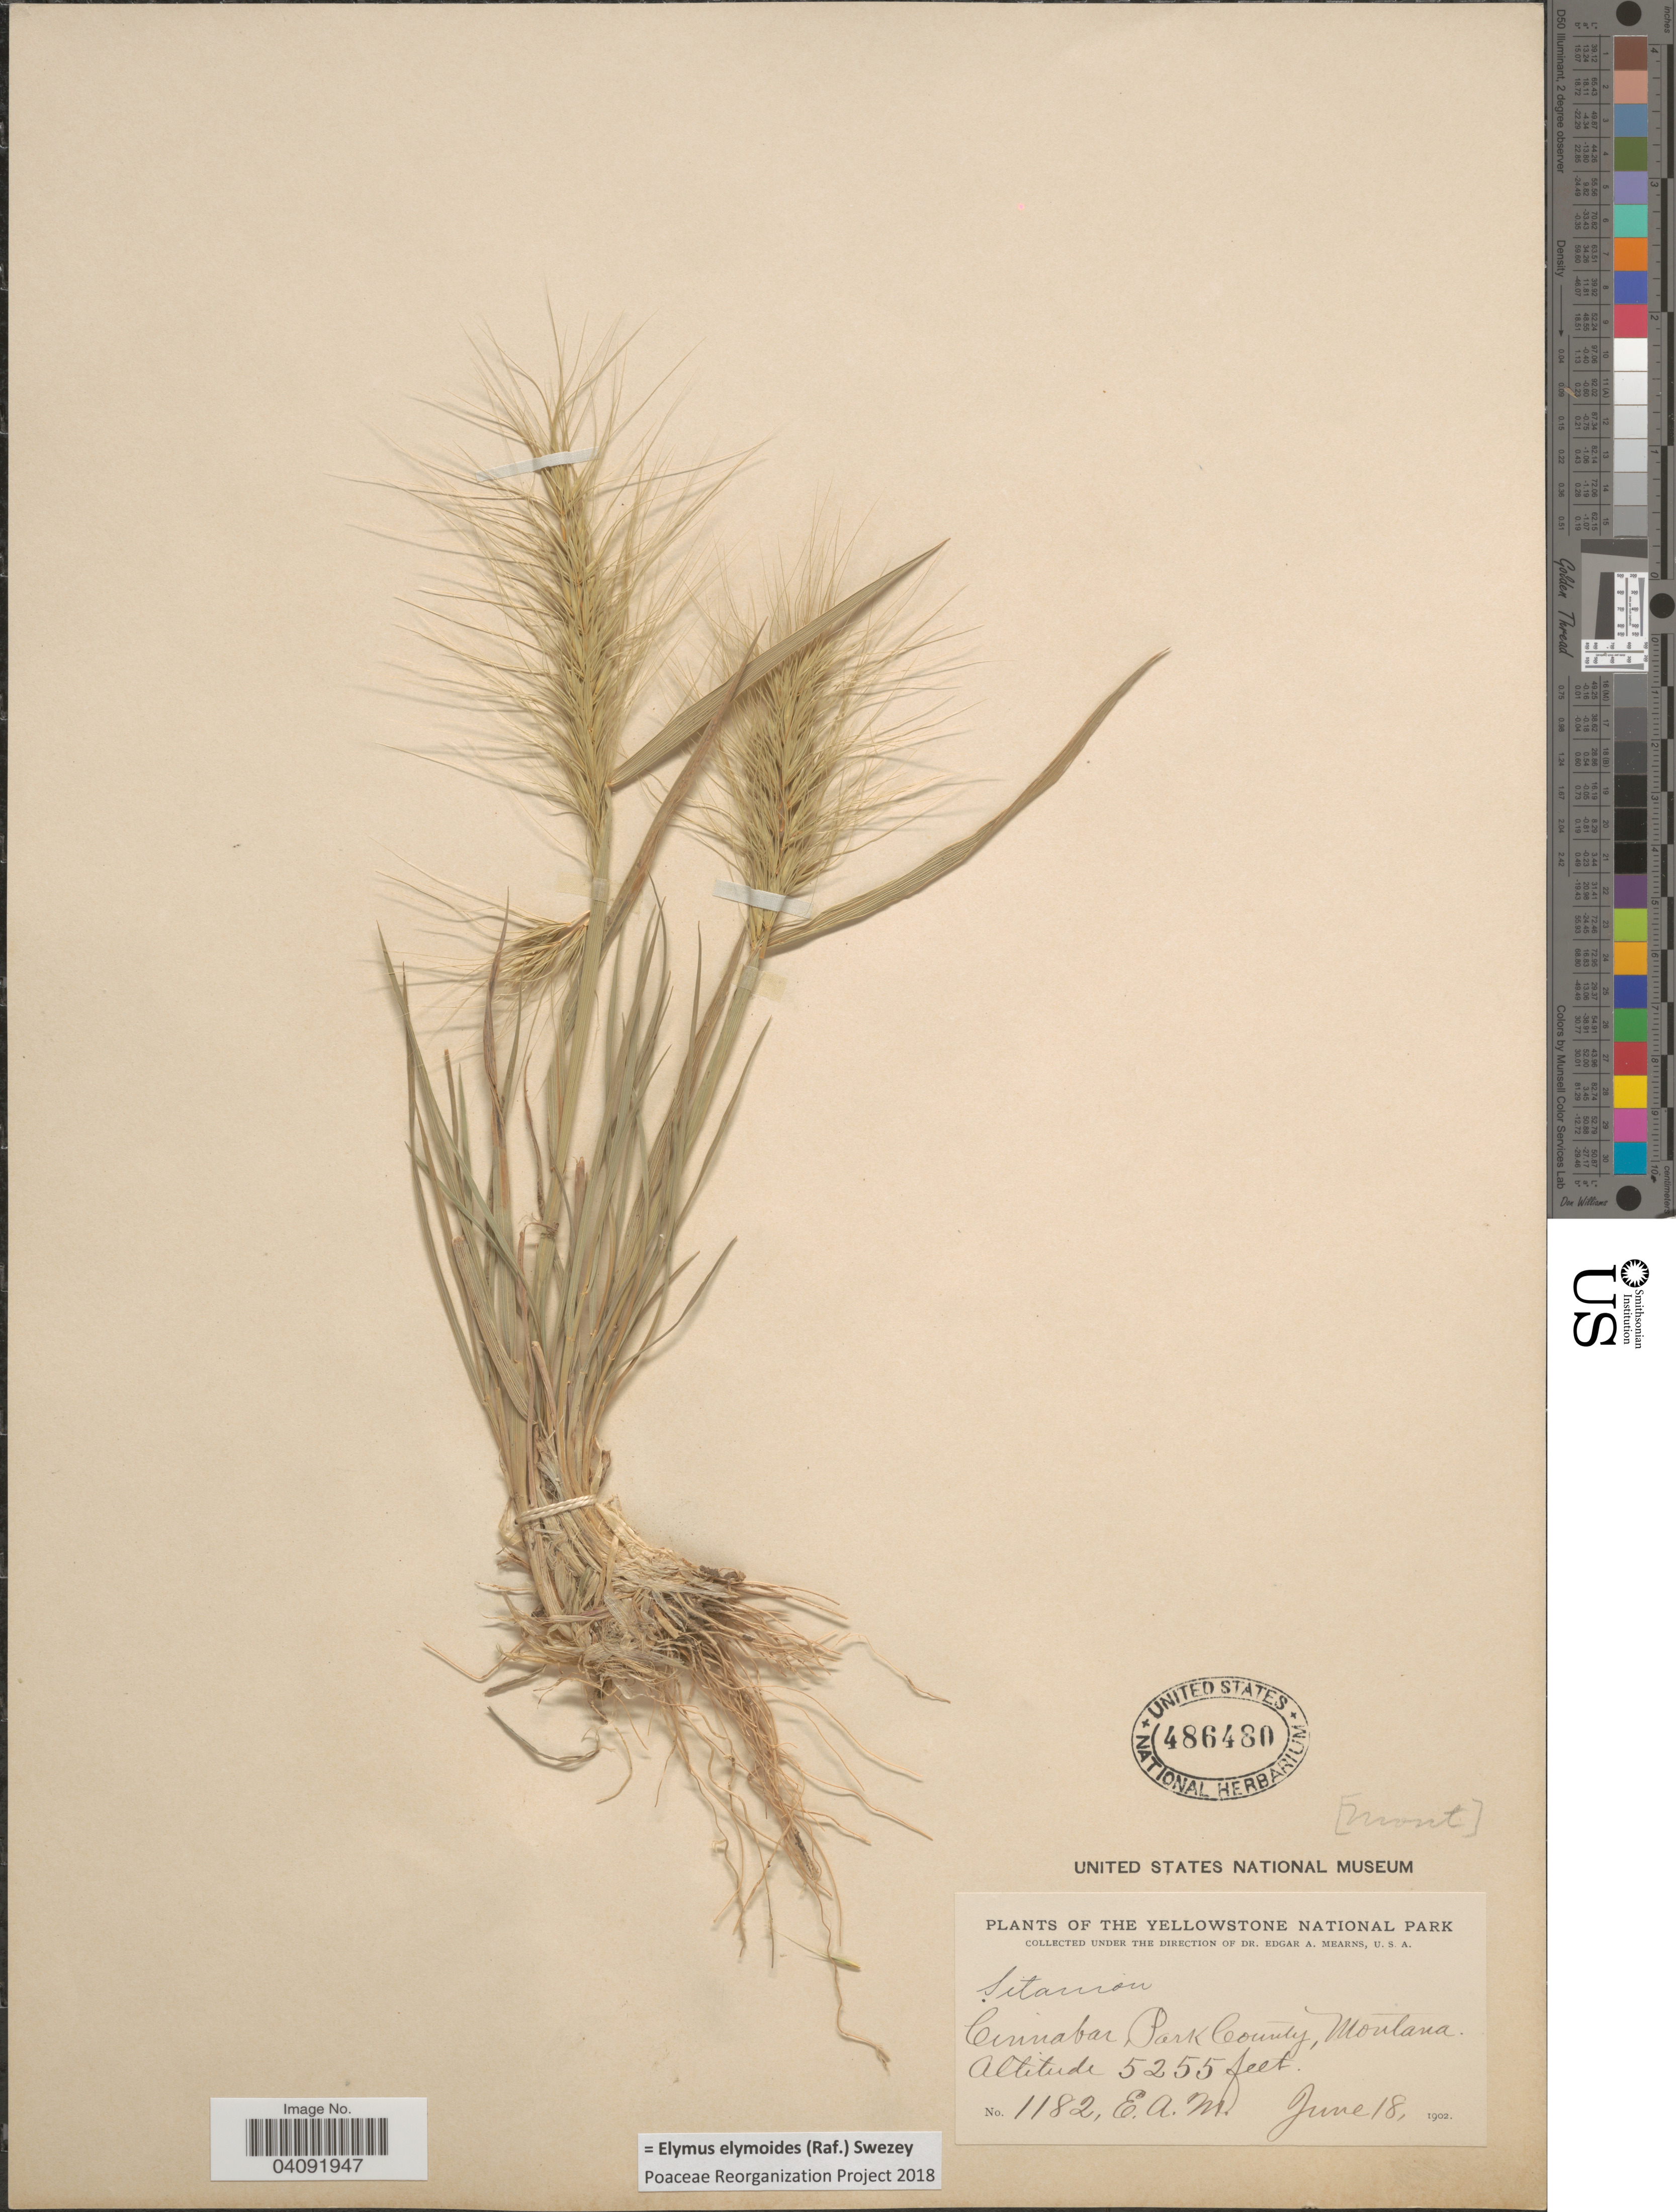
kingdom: Plantae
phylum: Tracheophyta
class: Liliopsida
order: Poales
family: Poaceae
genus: Elymus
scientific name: Elymus elymoides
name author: (Raf.) Swezey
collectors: E. A. Mearns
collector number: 1182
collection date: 1902-06-18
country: United States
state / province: Montana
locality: Yellowstone National Park. Cinnabar, Park County.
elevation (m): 1602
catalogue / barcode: US 486480